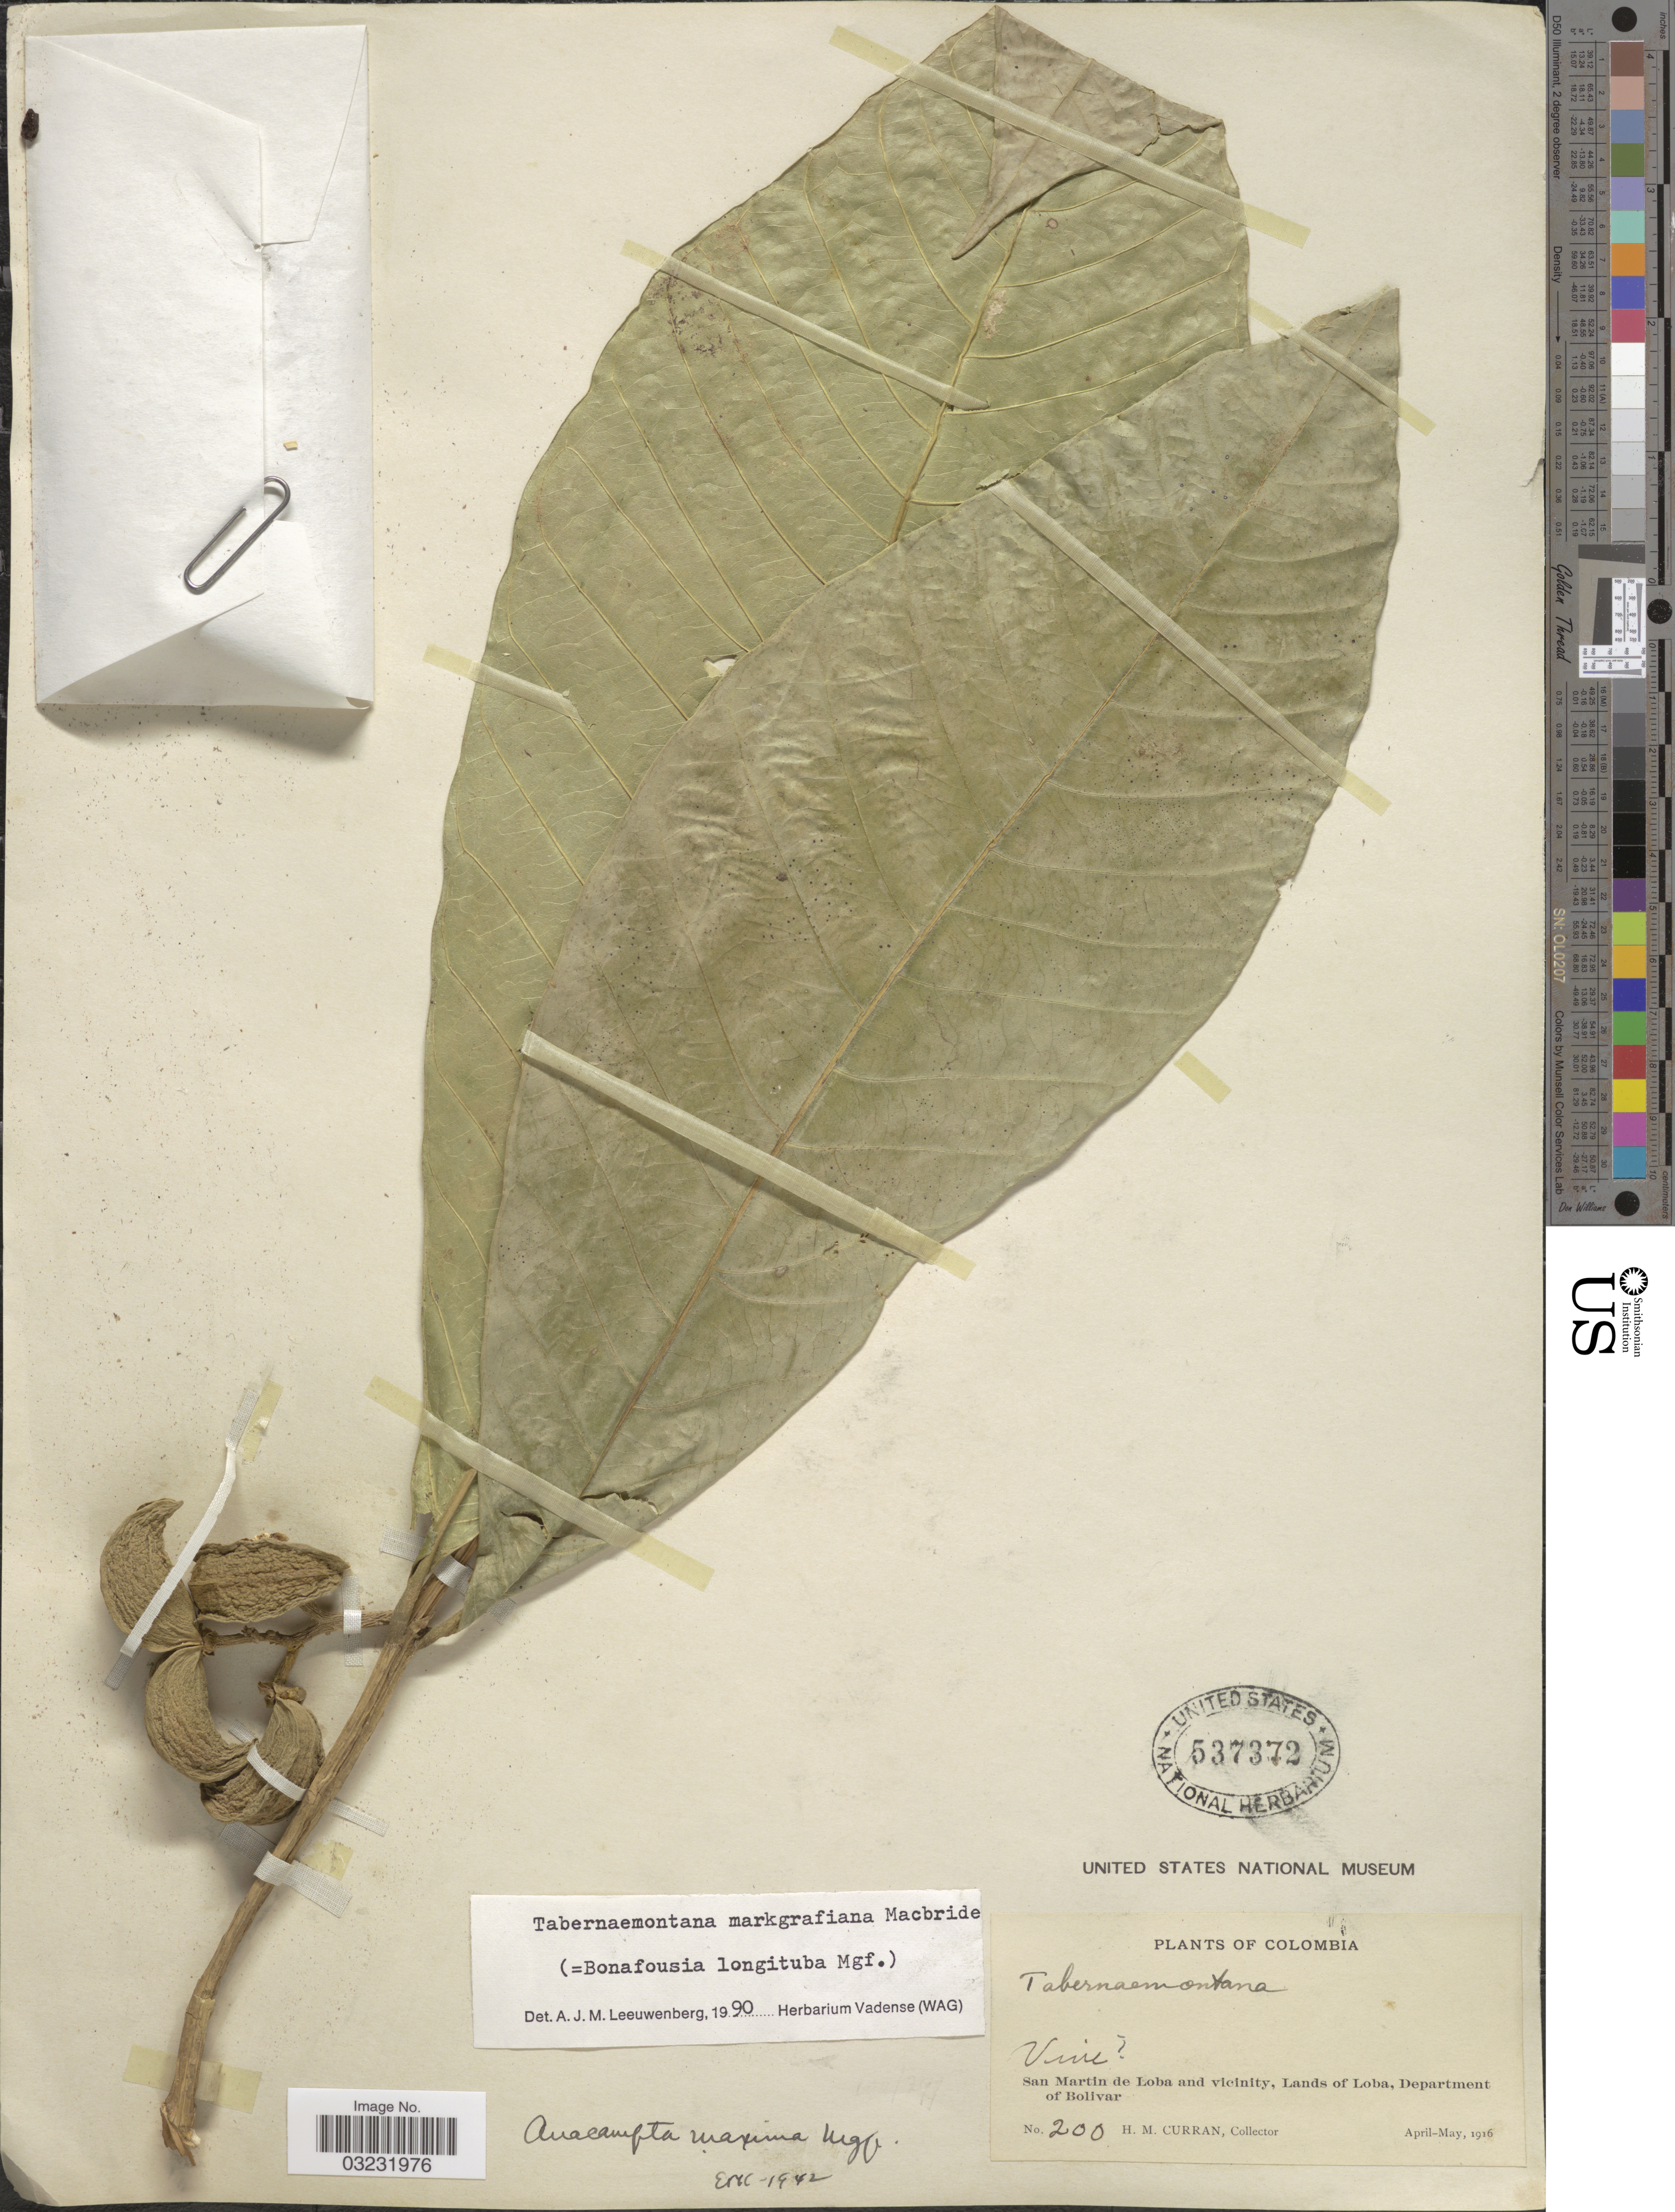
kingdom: Plantae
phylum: Tracheophyta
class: Magnoliopsida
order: Gentianales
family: Apocynaceae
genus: Tabernaemontana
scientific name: Tabernaemontana markgrafiana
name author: J.F. Macbr.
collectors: H. M. Curran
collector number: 200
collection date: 1916-04/1916-05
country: Colombia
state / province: Bolívar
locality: San Martin de Loba and vicinity, Lands of Loba, Department of Bolivar.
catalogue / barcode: US 537372